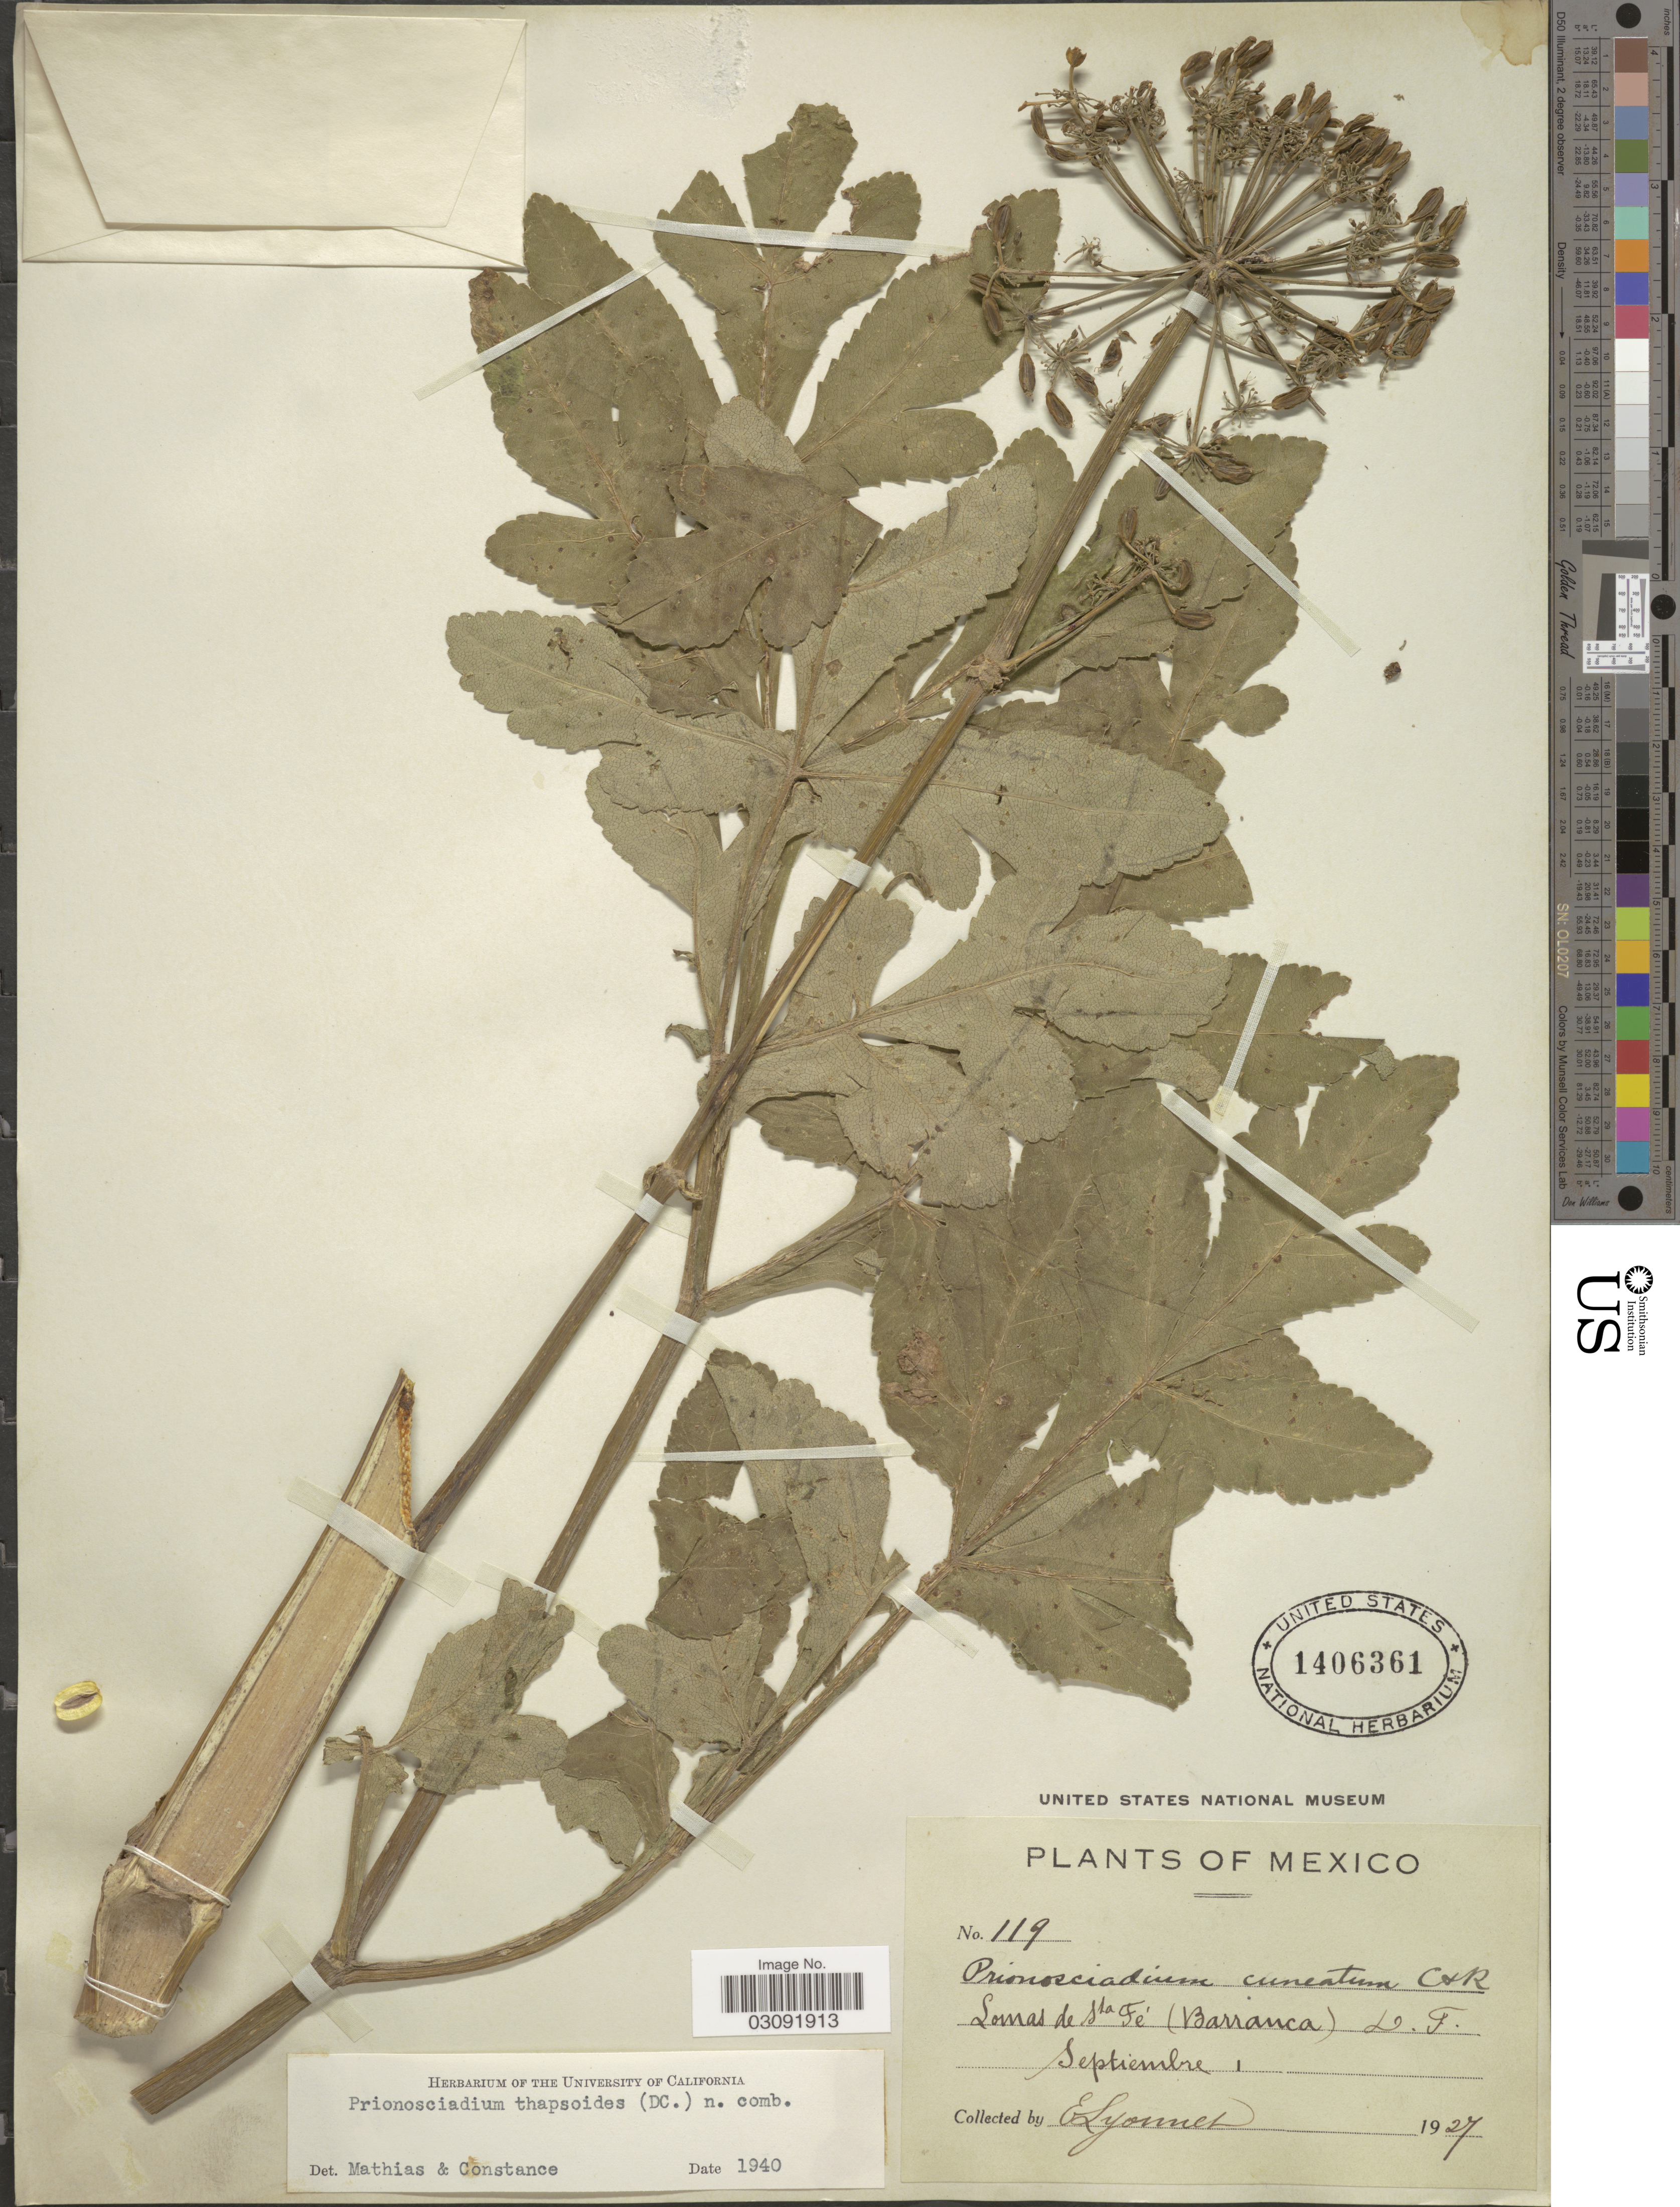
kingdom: Plantae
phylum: Tracheophyta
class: Magnoliopsida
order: Apiales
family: Apiaceae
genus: Prionosciadium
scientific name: Prionosciadium thapsoides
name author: (DC.)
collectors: E. Lyonnet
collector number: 119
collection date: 1927-09-01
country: Mexico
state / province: Distrito Federal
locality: Lomas de Sta Fé (Barranca) D.F.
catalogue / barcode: US 1406361